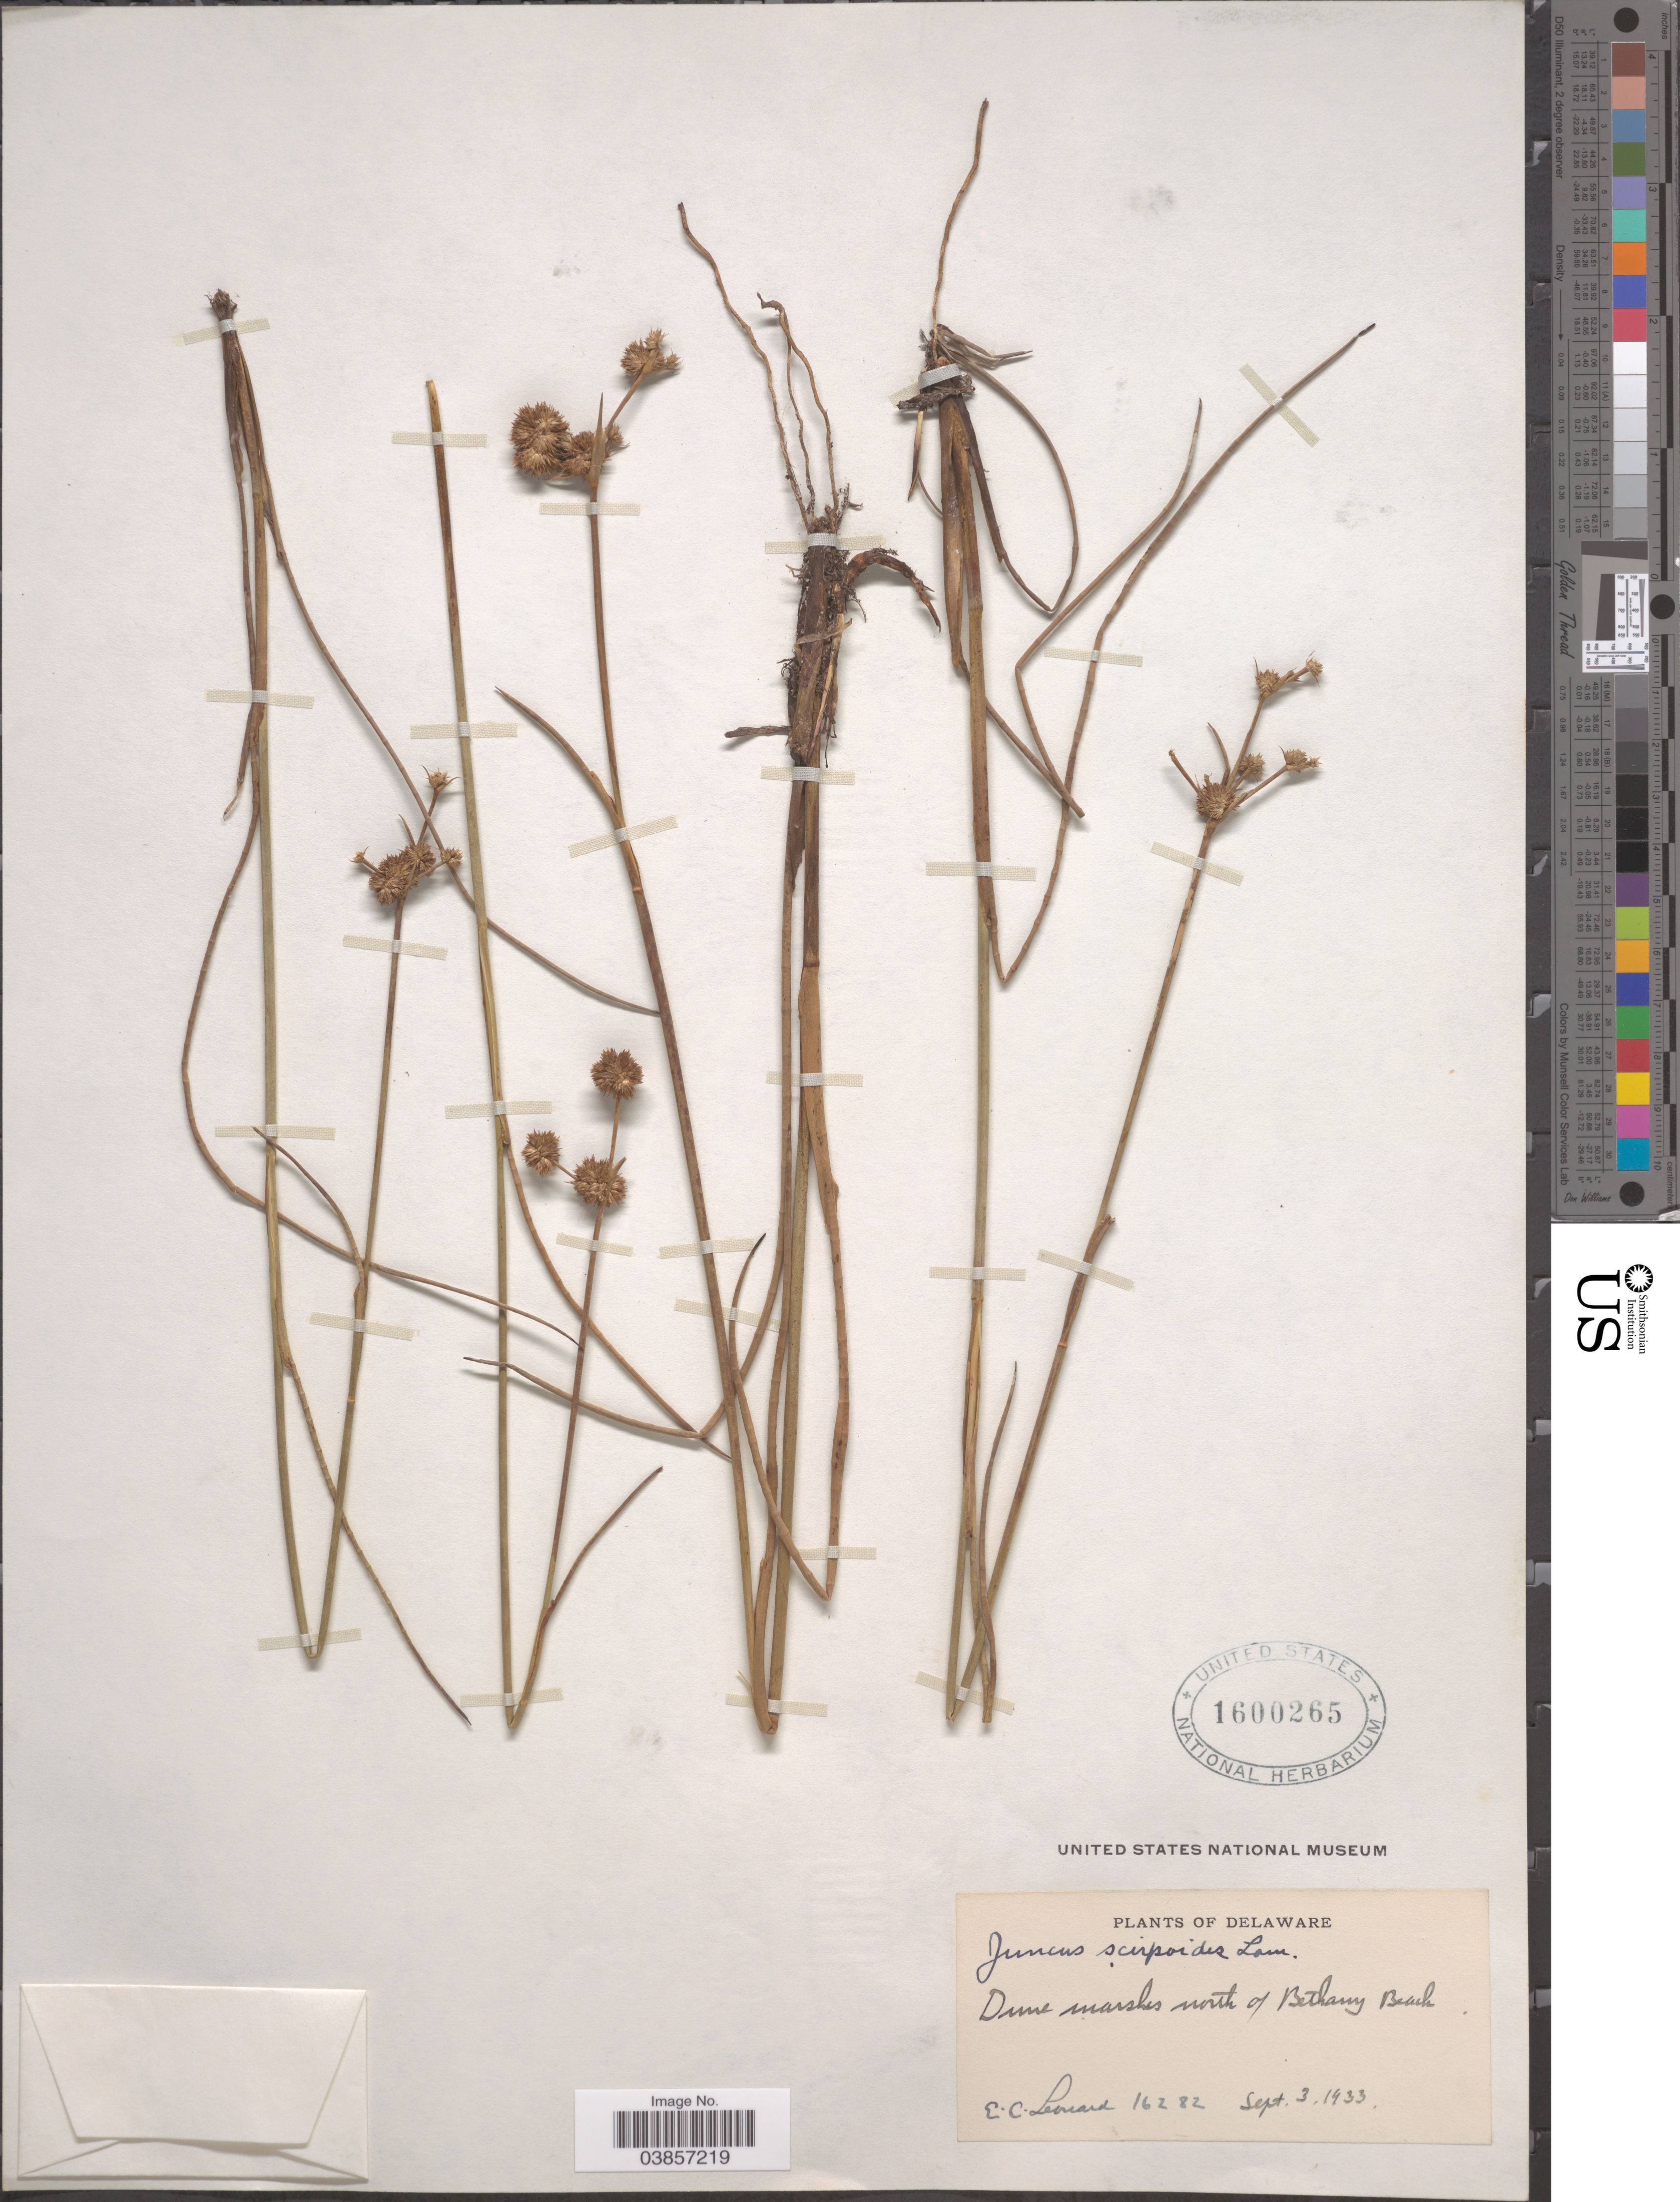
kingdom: Plantae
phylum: Tracheophyta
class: Liliopsida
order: Poales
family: Juncaceae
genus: Juncus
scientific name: Juncus scirpoides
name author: Lam.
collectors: E. C. Leonard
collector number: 16282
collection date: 1933-09-03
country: United States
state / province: Delaware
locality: Dune marshes north of Bethany Beach.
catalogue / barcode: US 1600265